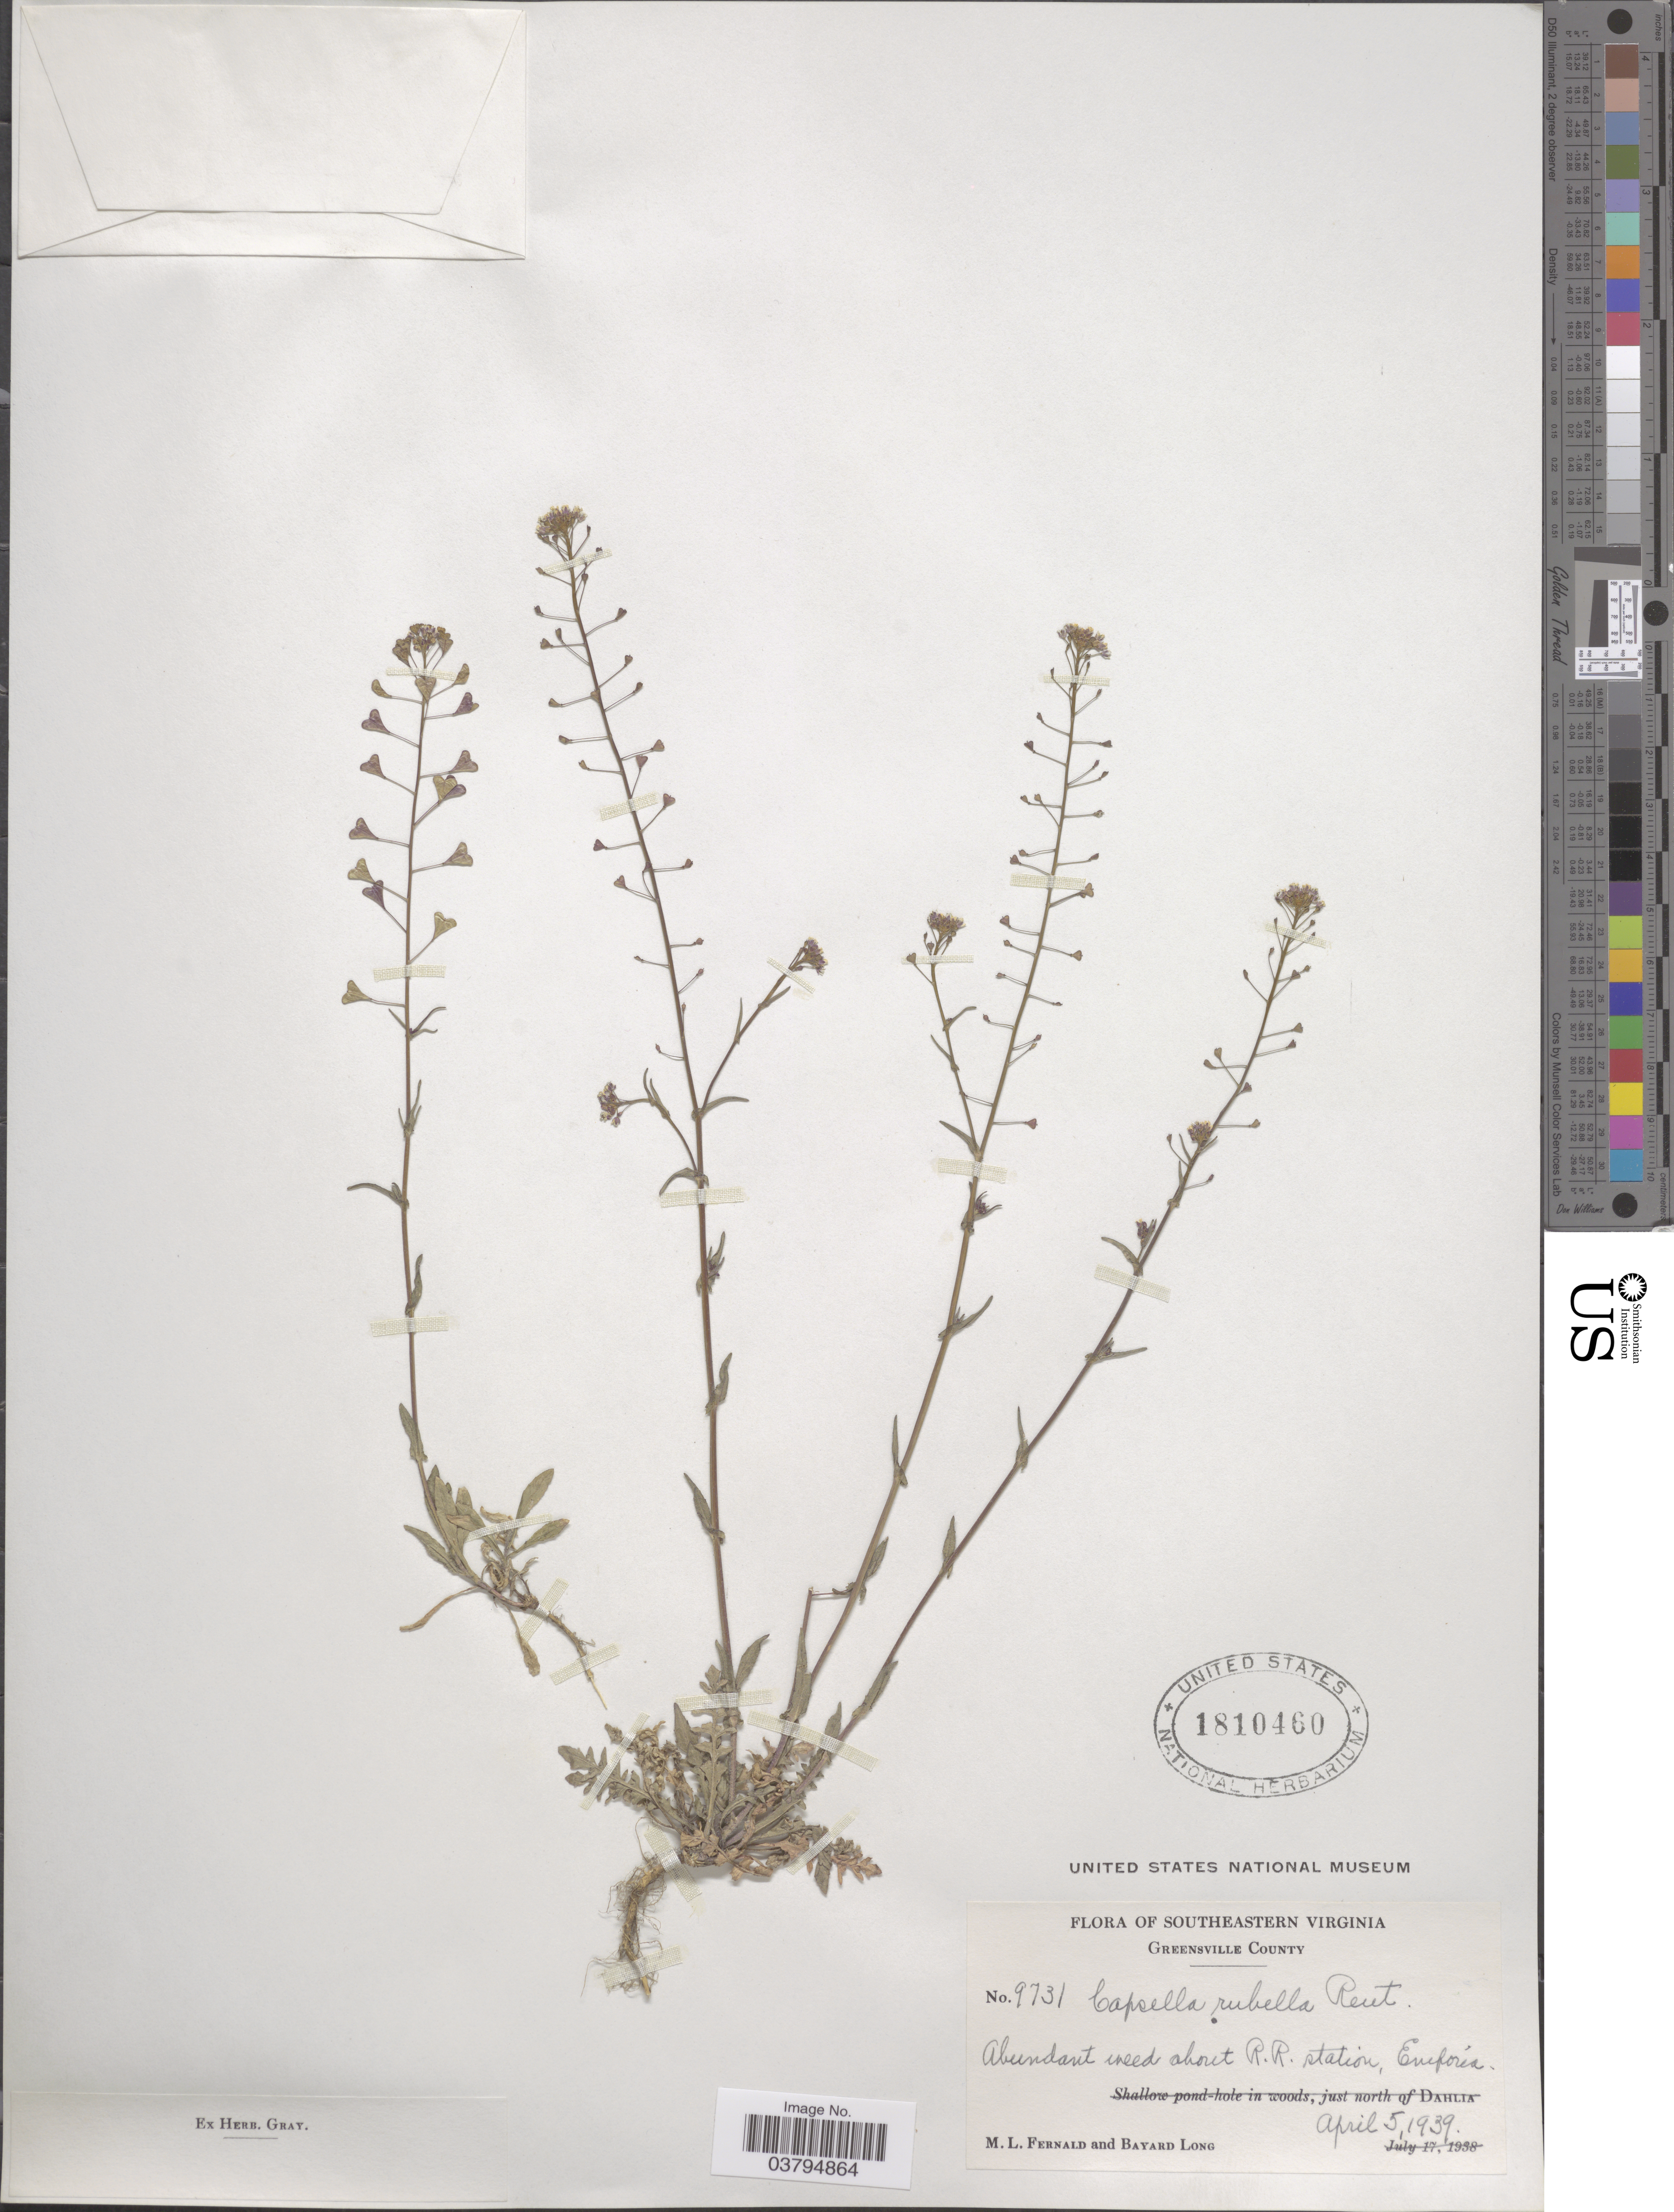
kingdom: Plantae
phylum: Tracheophyta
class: Magnoliopsida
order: Brassicales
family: Brassicaceae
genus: Capsella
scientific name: Capsella bursa-pastoris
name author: (L.) Medik.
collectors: M. L. Fernald & B. Long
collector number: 9731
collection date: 1939-04-05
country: United States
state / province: Virginia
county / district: Greensville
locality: Southeastern Virginia. Greensville County. About R. R. station, Emporia.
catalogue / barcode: US 1810460